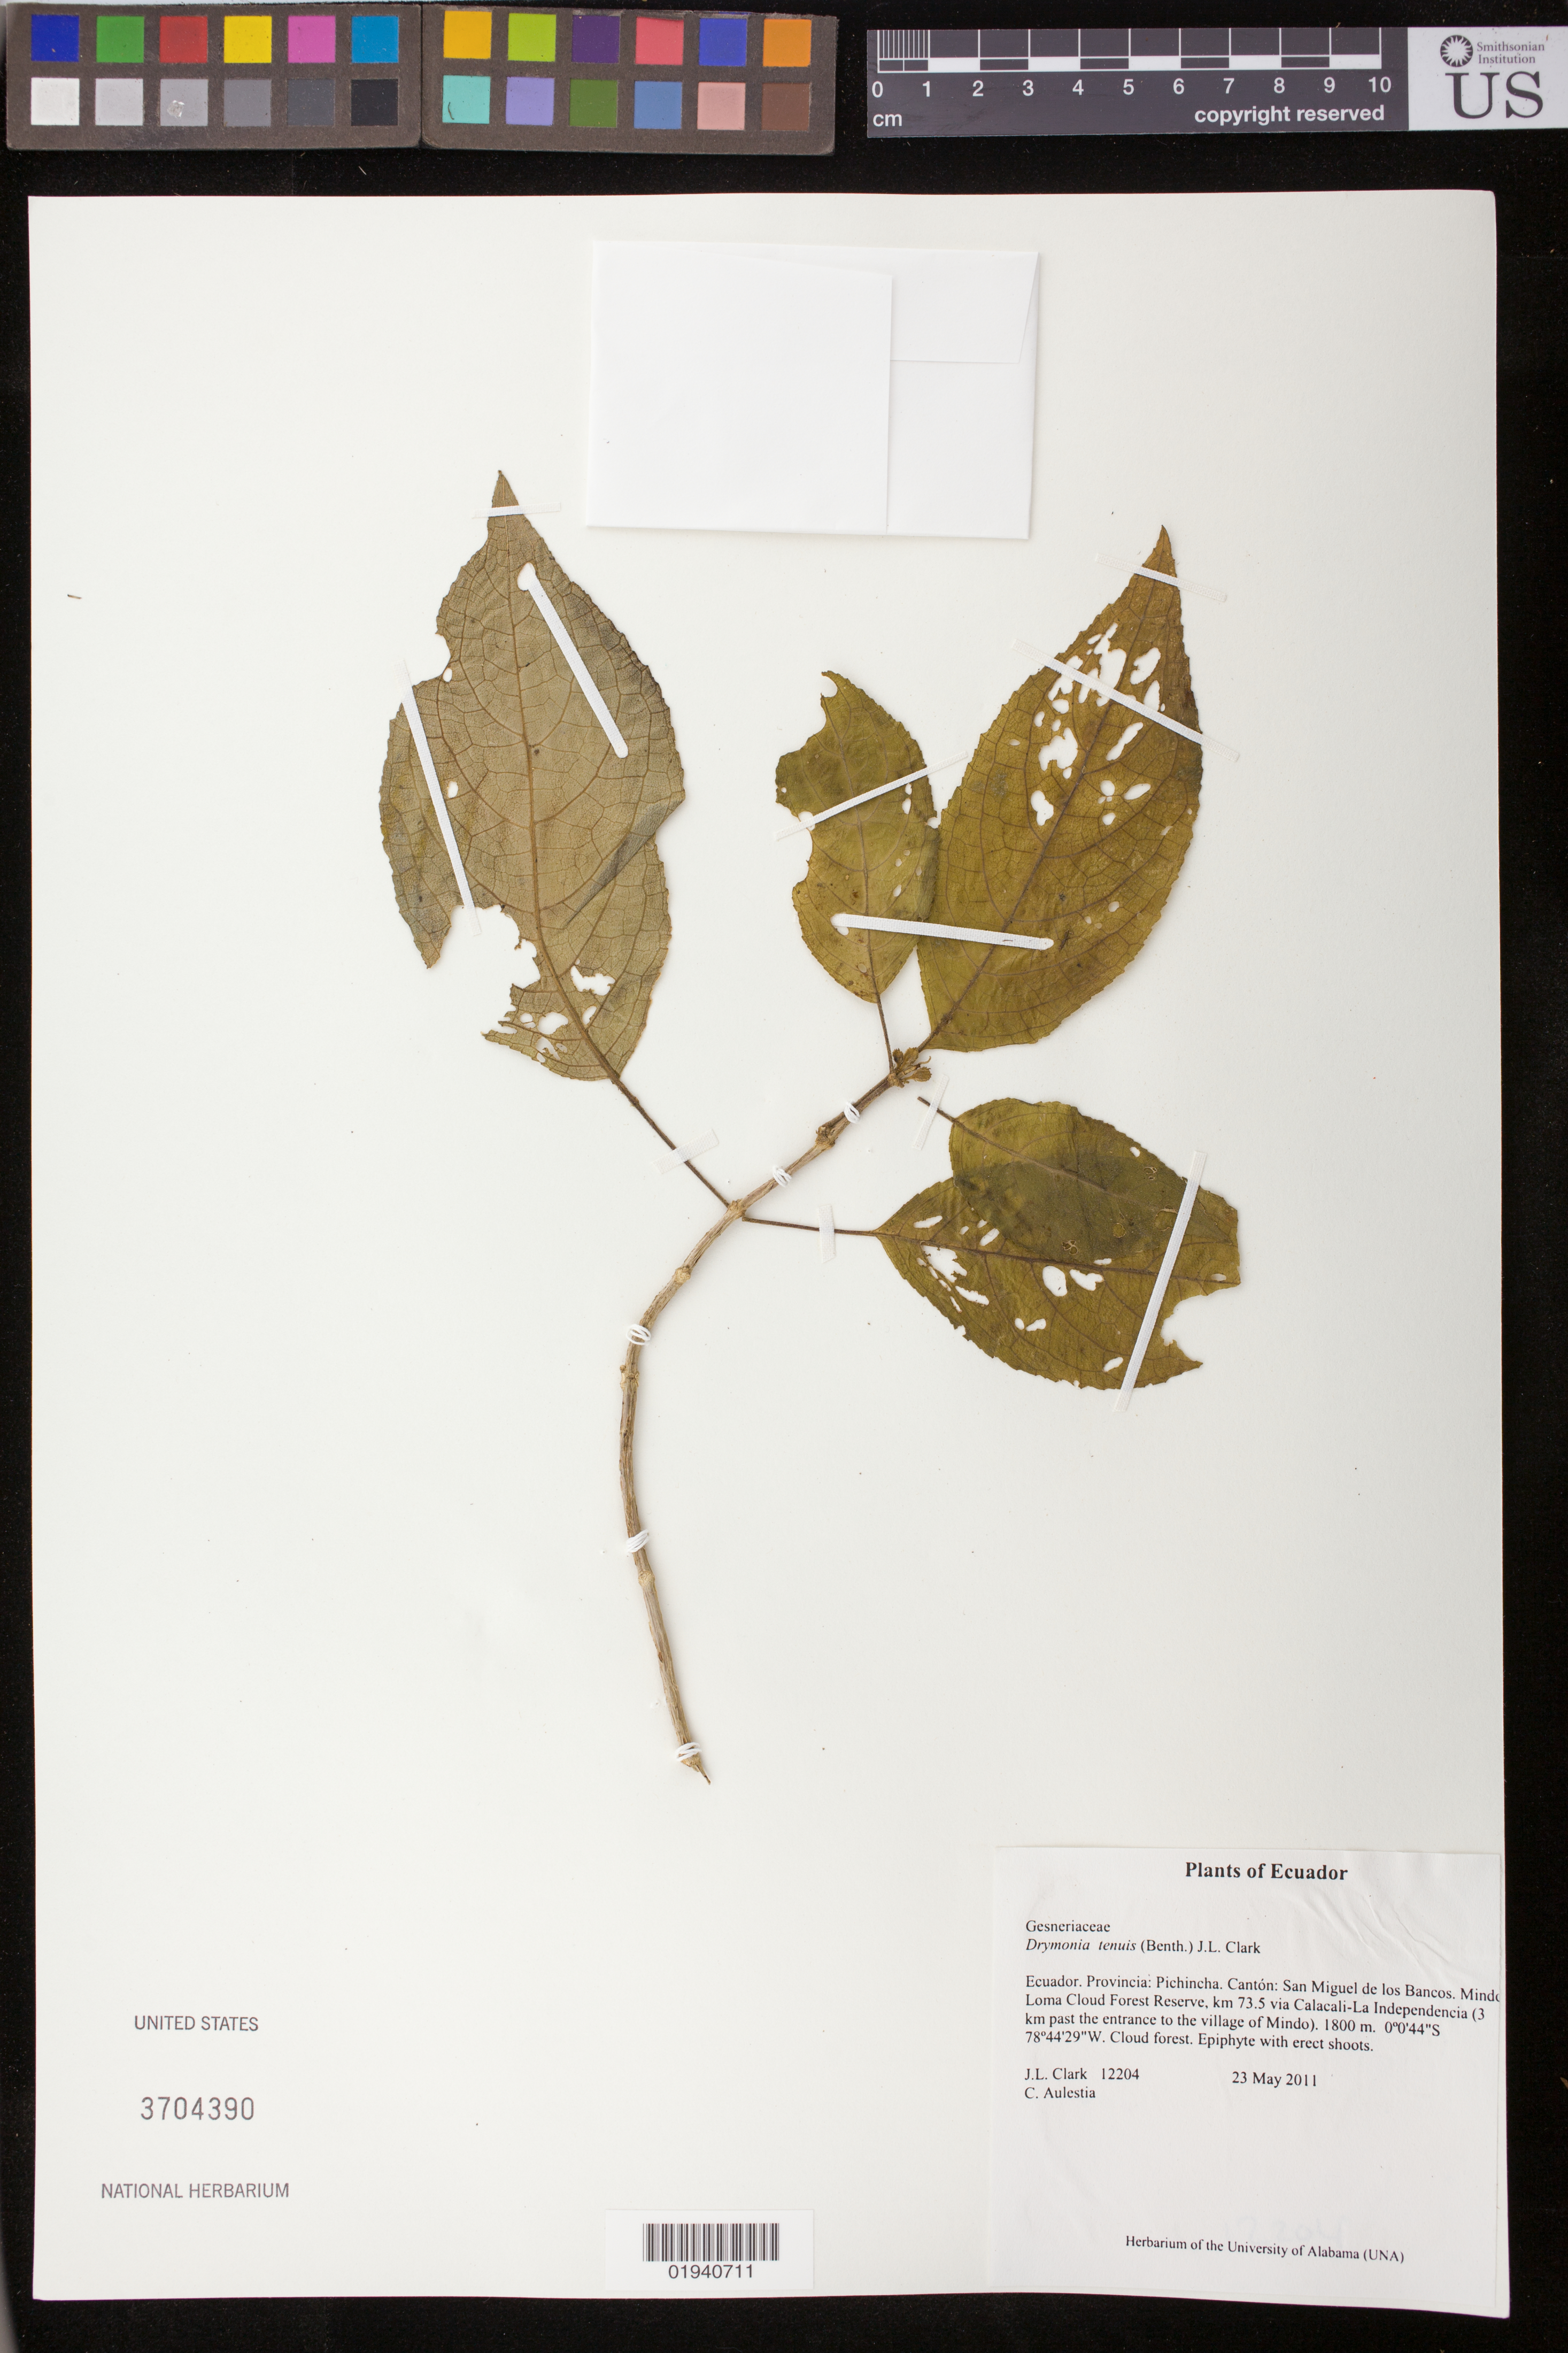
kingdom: Plantae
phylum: Tracheophyta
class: Magnoliopsida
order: Lamiales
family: Gesneriaceae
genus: Drymonia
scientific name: Drymonia tenuis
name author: (Benth.) J.L. Clark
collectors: J. L. Clark & C. Aulestia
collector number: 12204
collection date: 2011-05-23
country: Ecuador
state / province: Pichincha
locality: Canton: San Miguel de los Bancos. Mindo Loma Cloud Forest Reserve, km 73.5 via Calacali-La Independencia (3 km past the entrance to the village of Mindo).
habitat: Cloud forest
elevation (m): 1800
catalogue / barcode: US 3704390